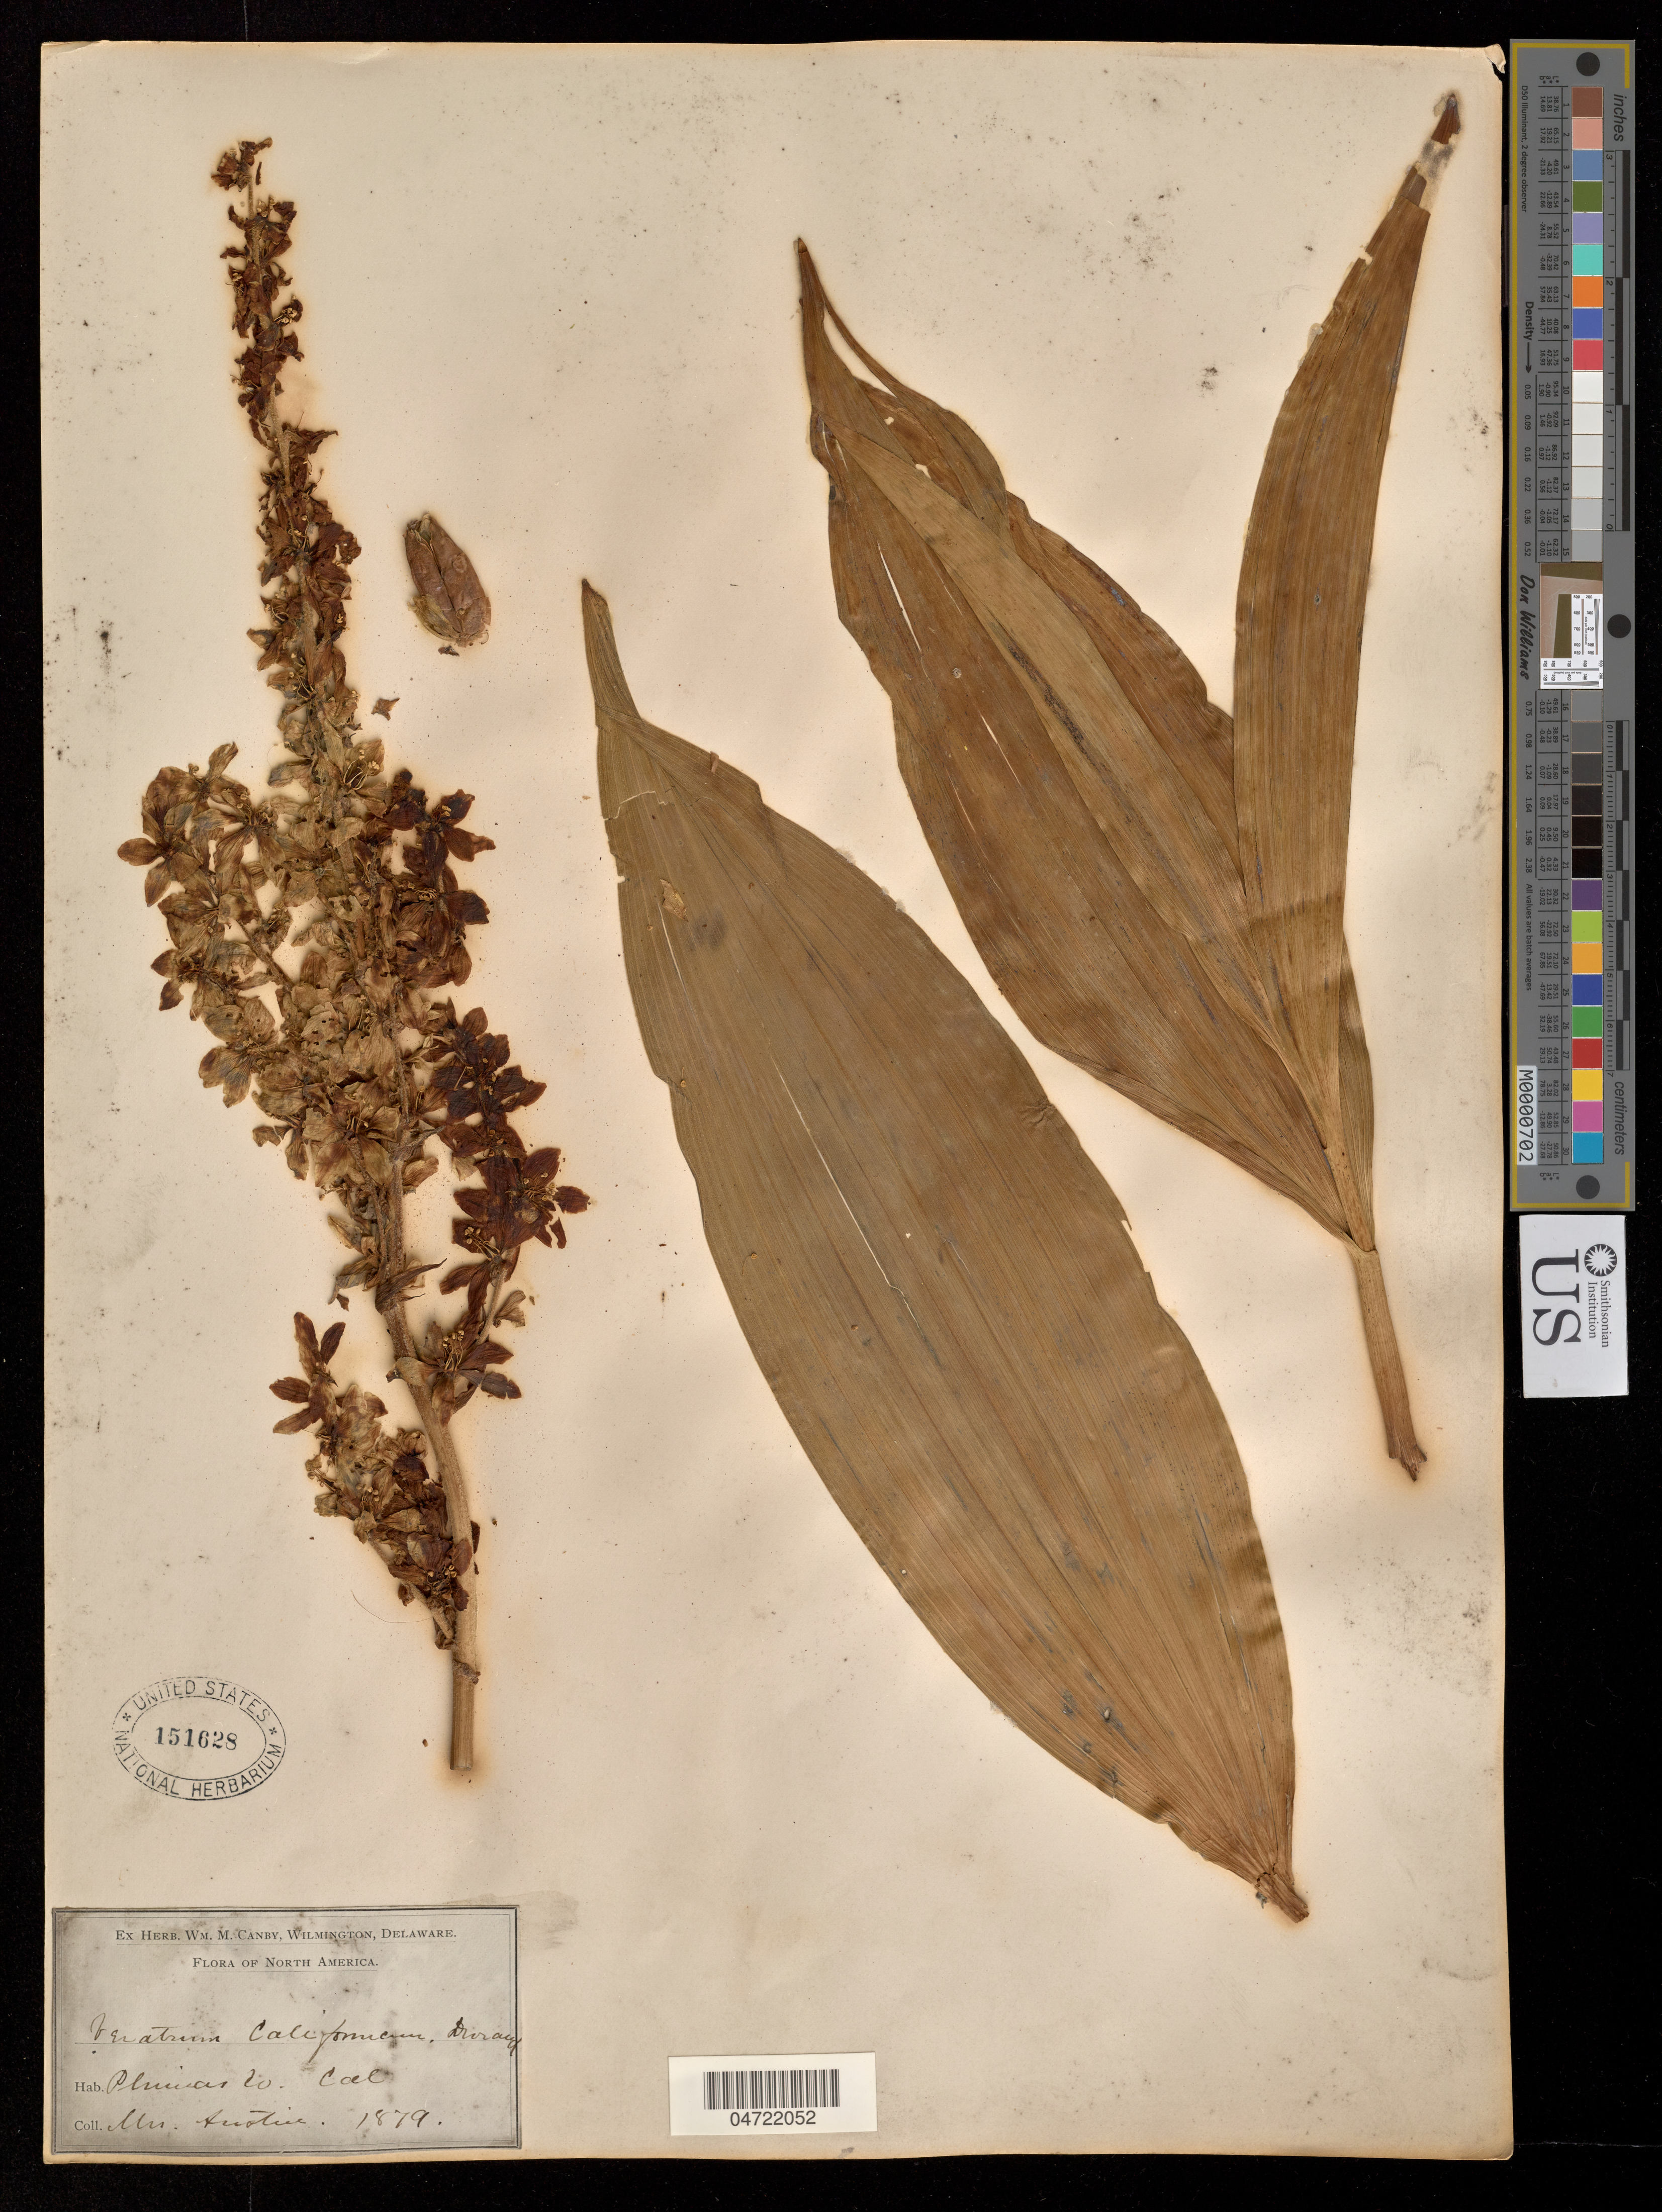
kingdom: Plantae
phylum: Tracheophyta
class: Liliopsida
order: Liliales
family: Melanthiaceae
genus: Veratrum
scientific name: Veratrum californicum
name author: Durand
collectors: Austin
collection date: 1879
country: United States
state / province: California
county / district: Plumas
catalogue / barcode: US 151628